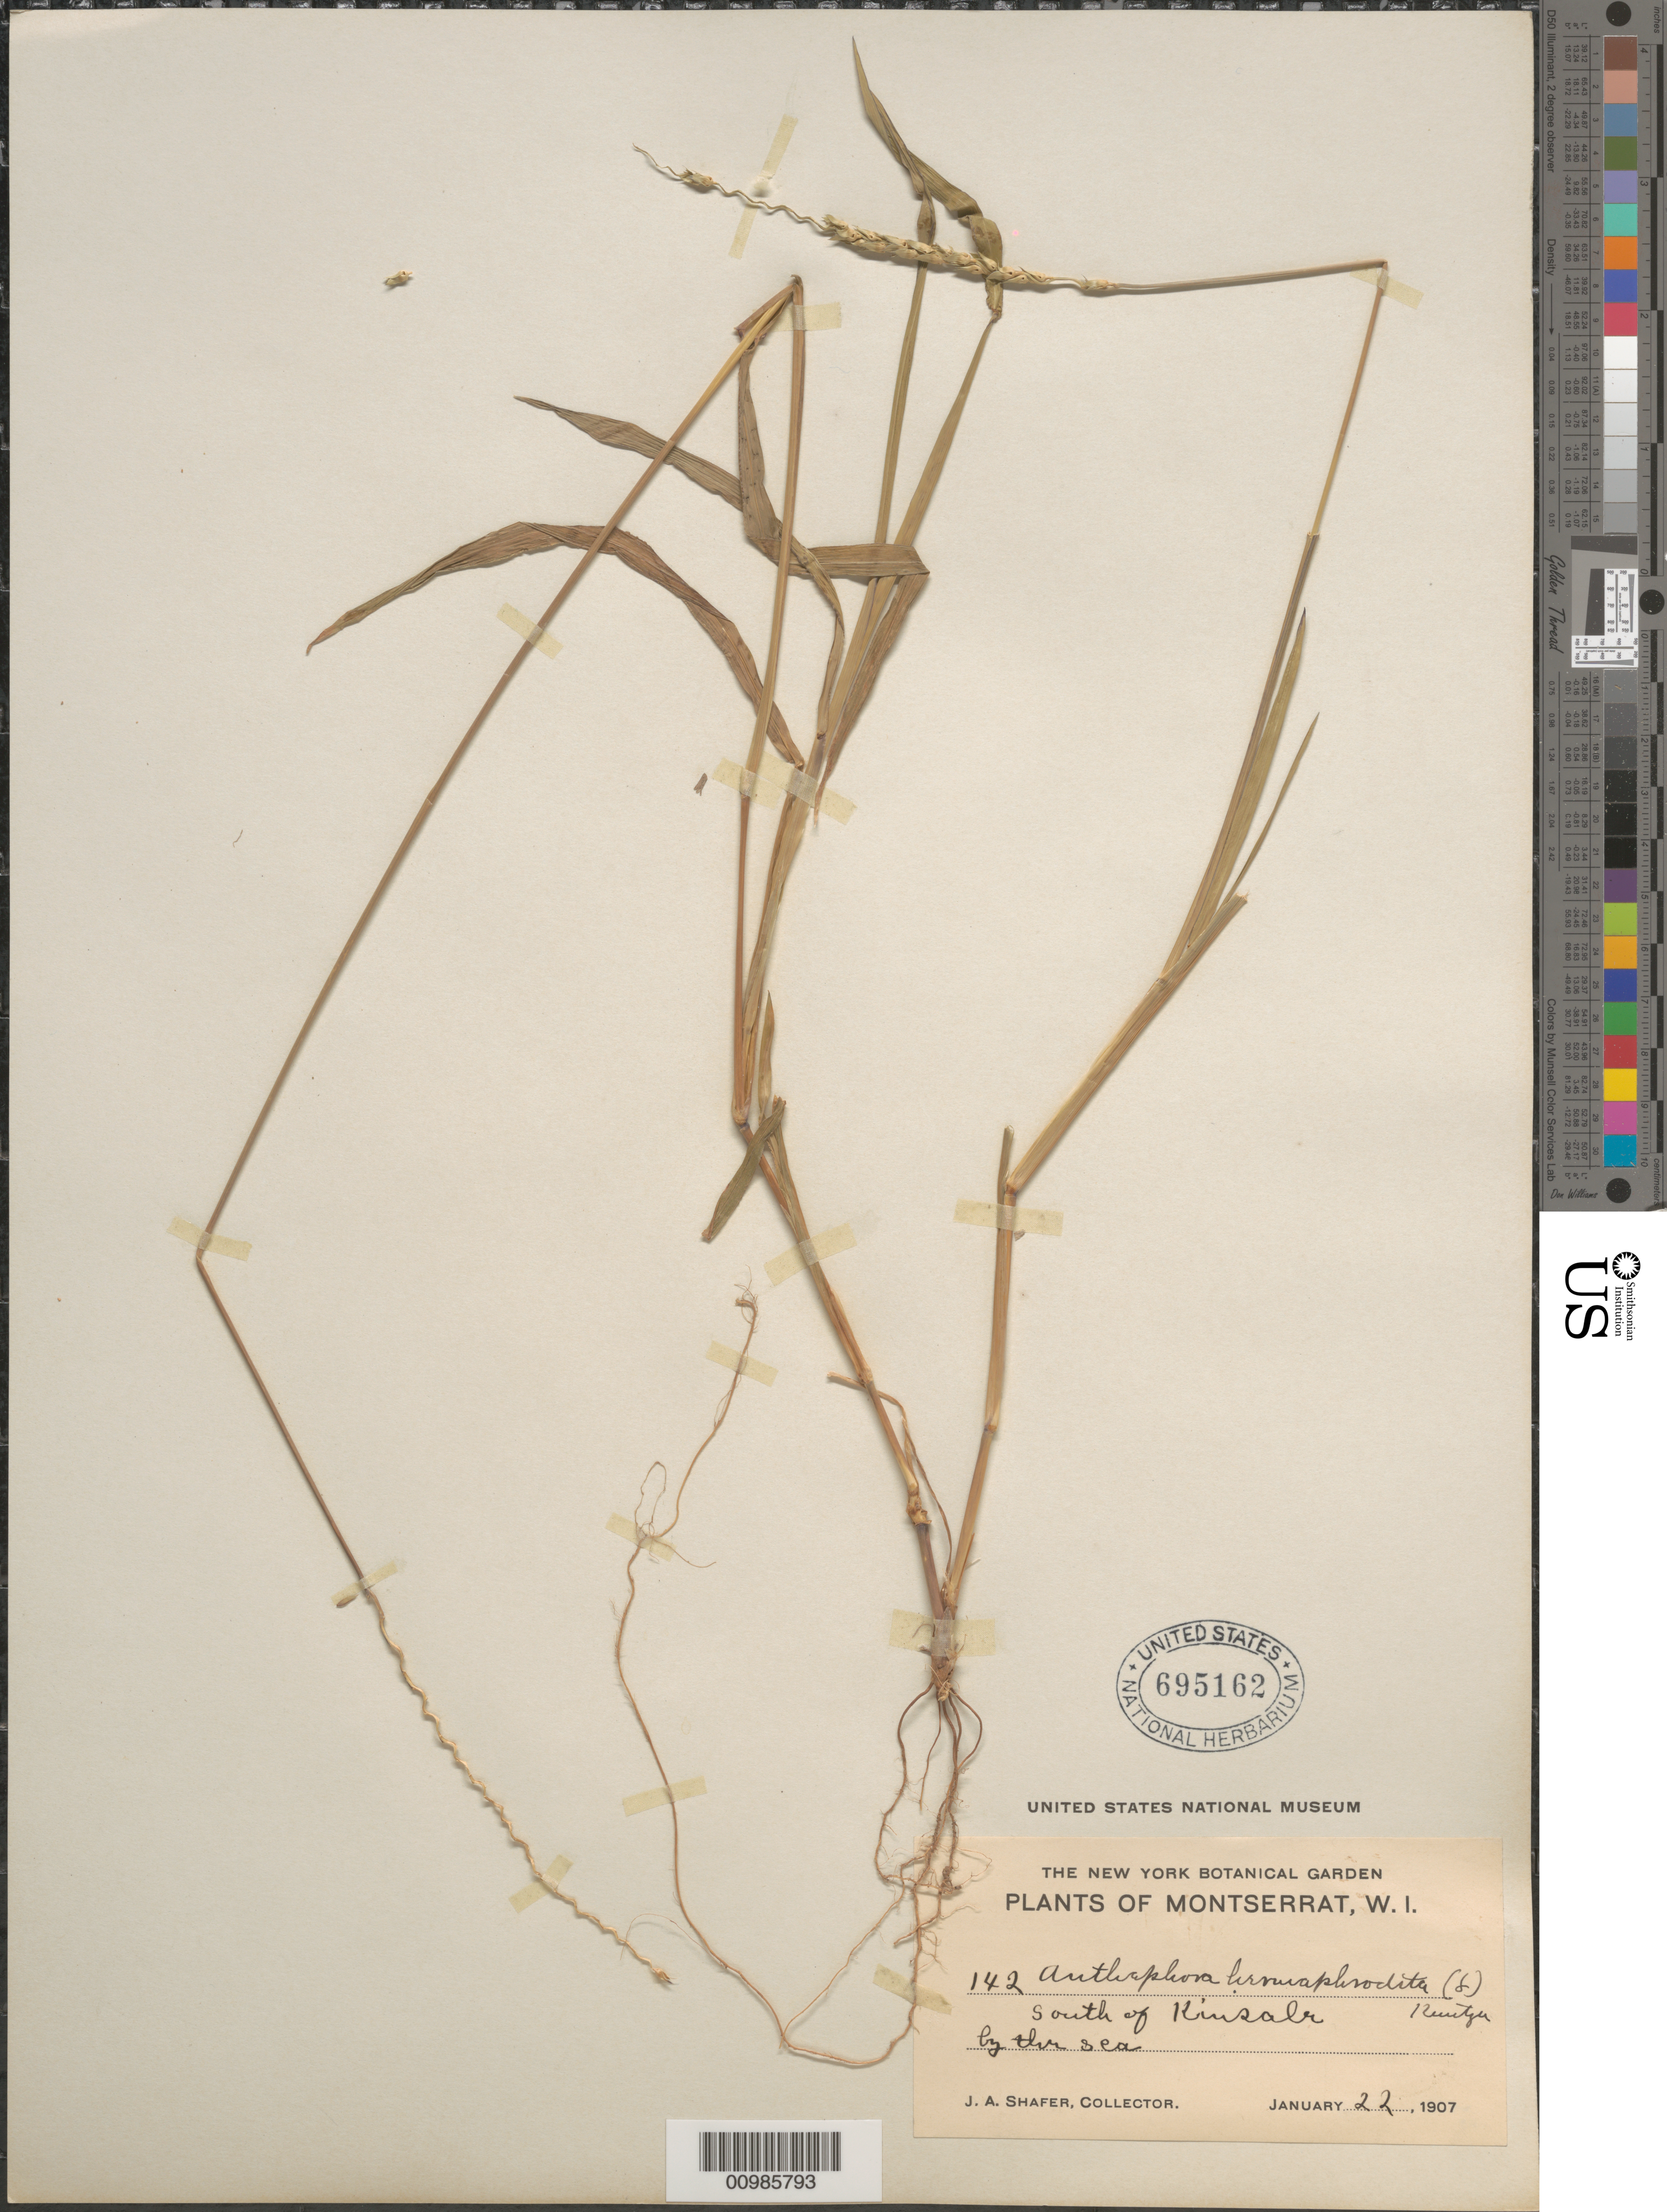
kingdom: Plantae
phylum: Tracheophyta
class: Liliopsida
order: Poales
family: Poaceae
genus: Anthephora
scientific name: Anthephora hermaphrodita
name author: (L.) Kuntze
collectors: J. A. Shafer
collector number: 142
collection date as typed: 22 Jan 1907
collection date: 1907-01-22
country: Montserrat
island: Montserrat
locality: south of kinsale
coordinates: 0 N, 0 E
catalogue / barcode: US 695162